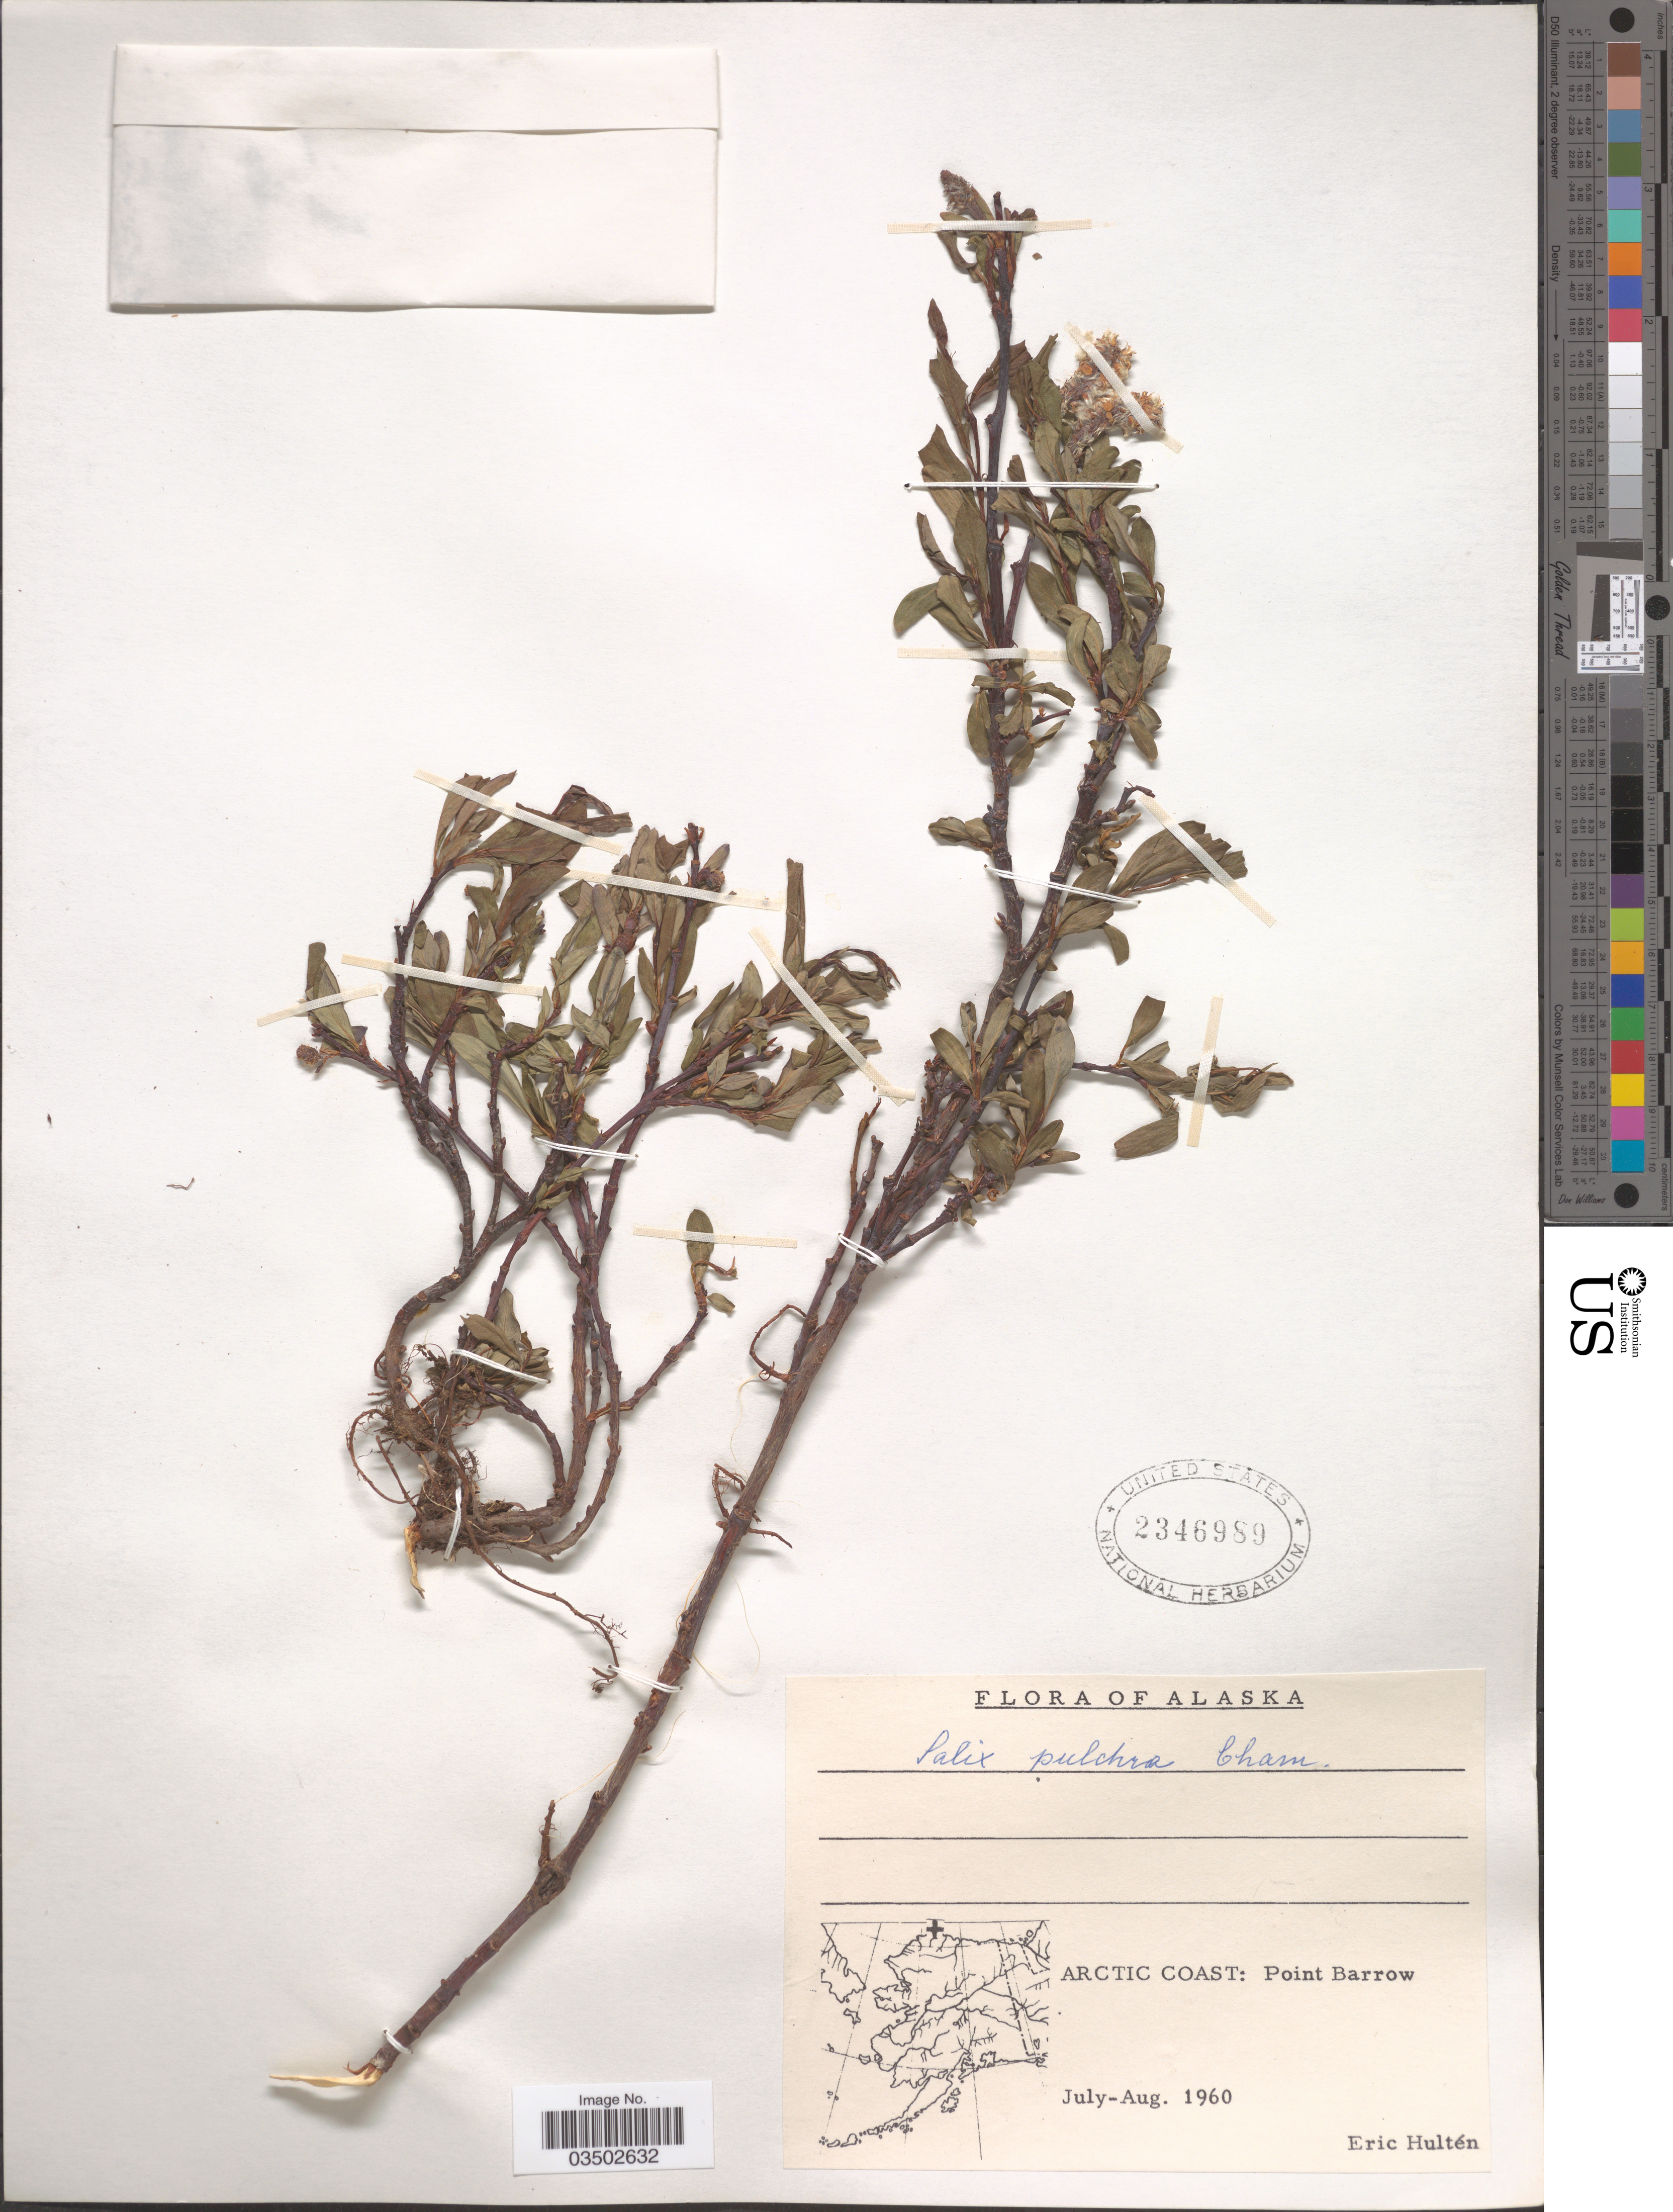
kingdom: Plantae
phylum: Tracheophyta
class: Magnoliopsida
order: Malpighiales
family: Salicaceae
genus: Salix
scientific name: Salix pulchra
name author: Cham.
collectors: E. G. Hultén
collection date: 1960-07/1960-08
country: United States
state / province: Alaska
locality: Arctic Coast: Point Barrow.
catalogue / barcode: US 2346989